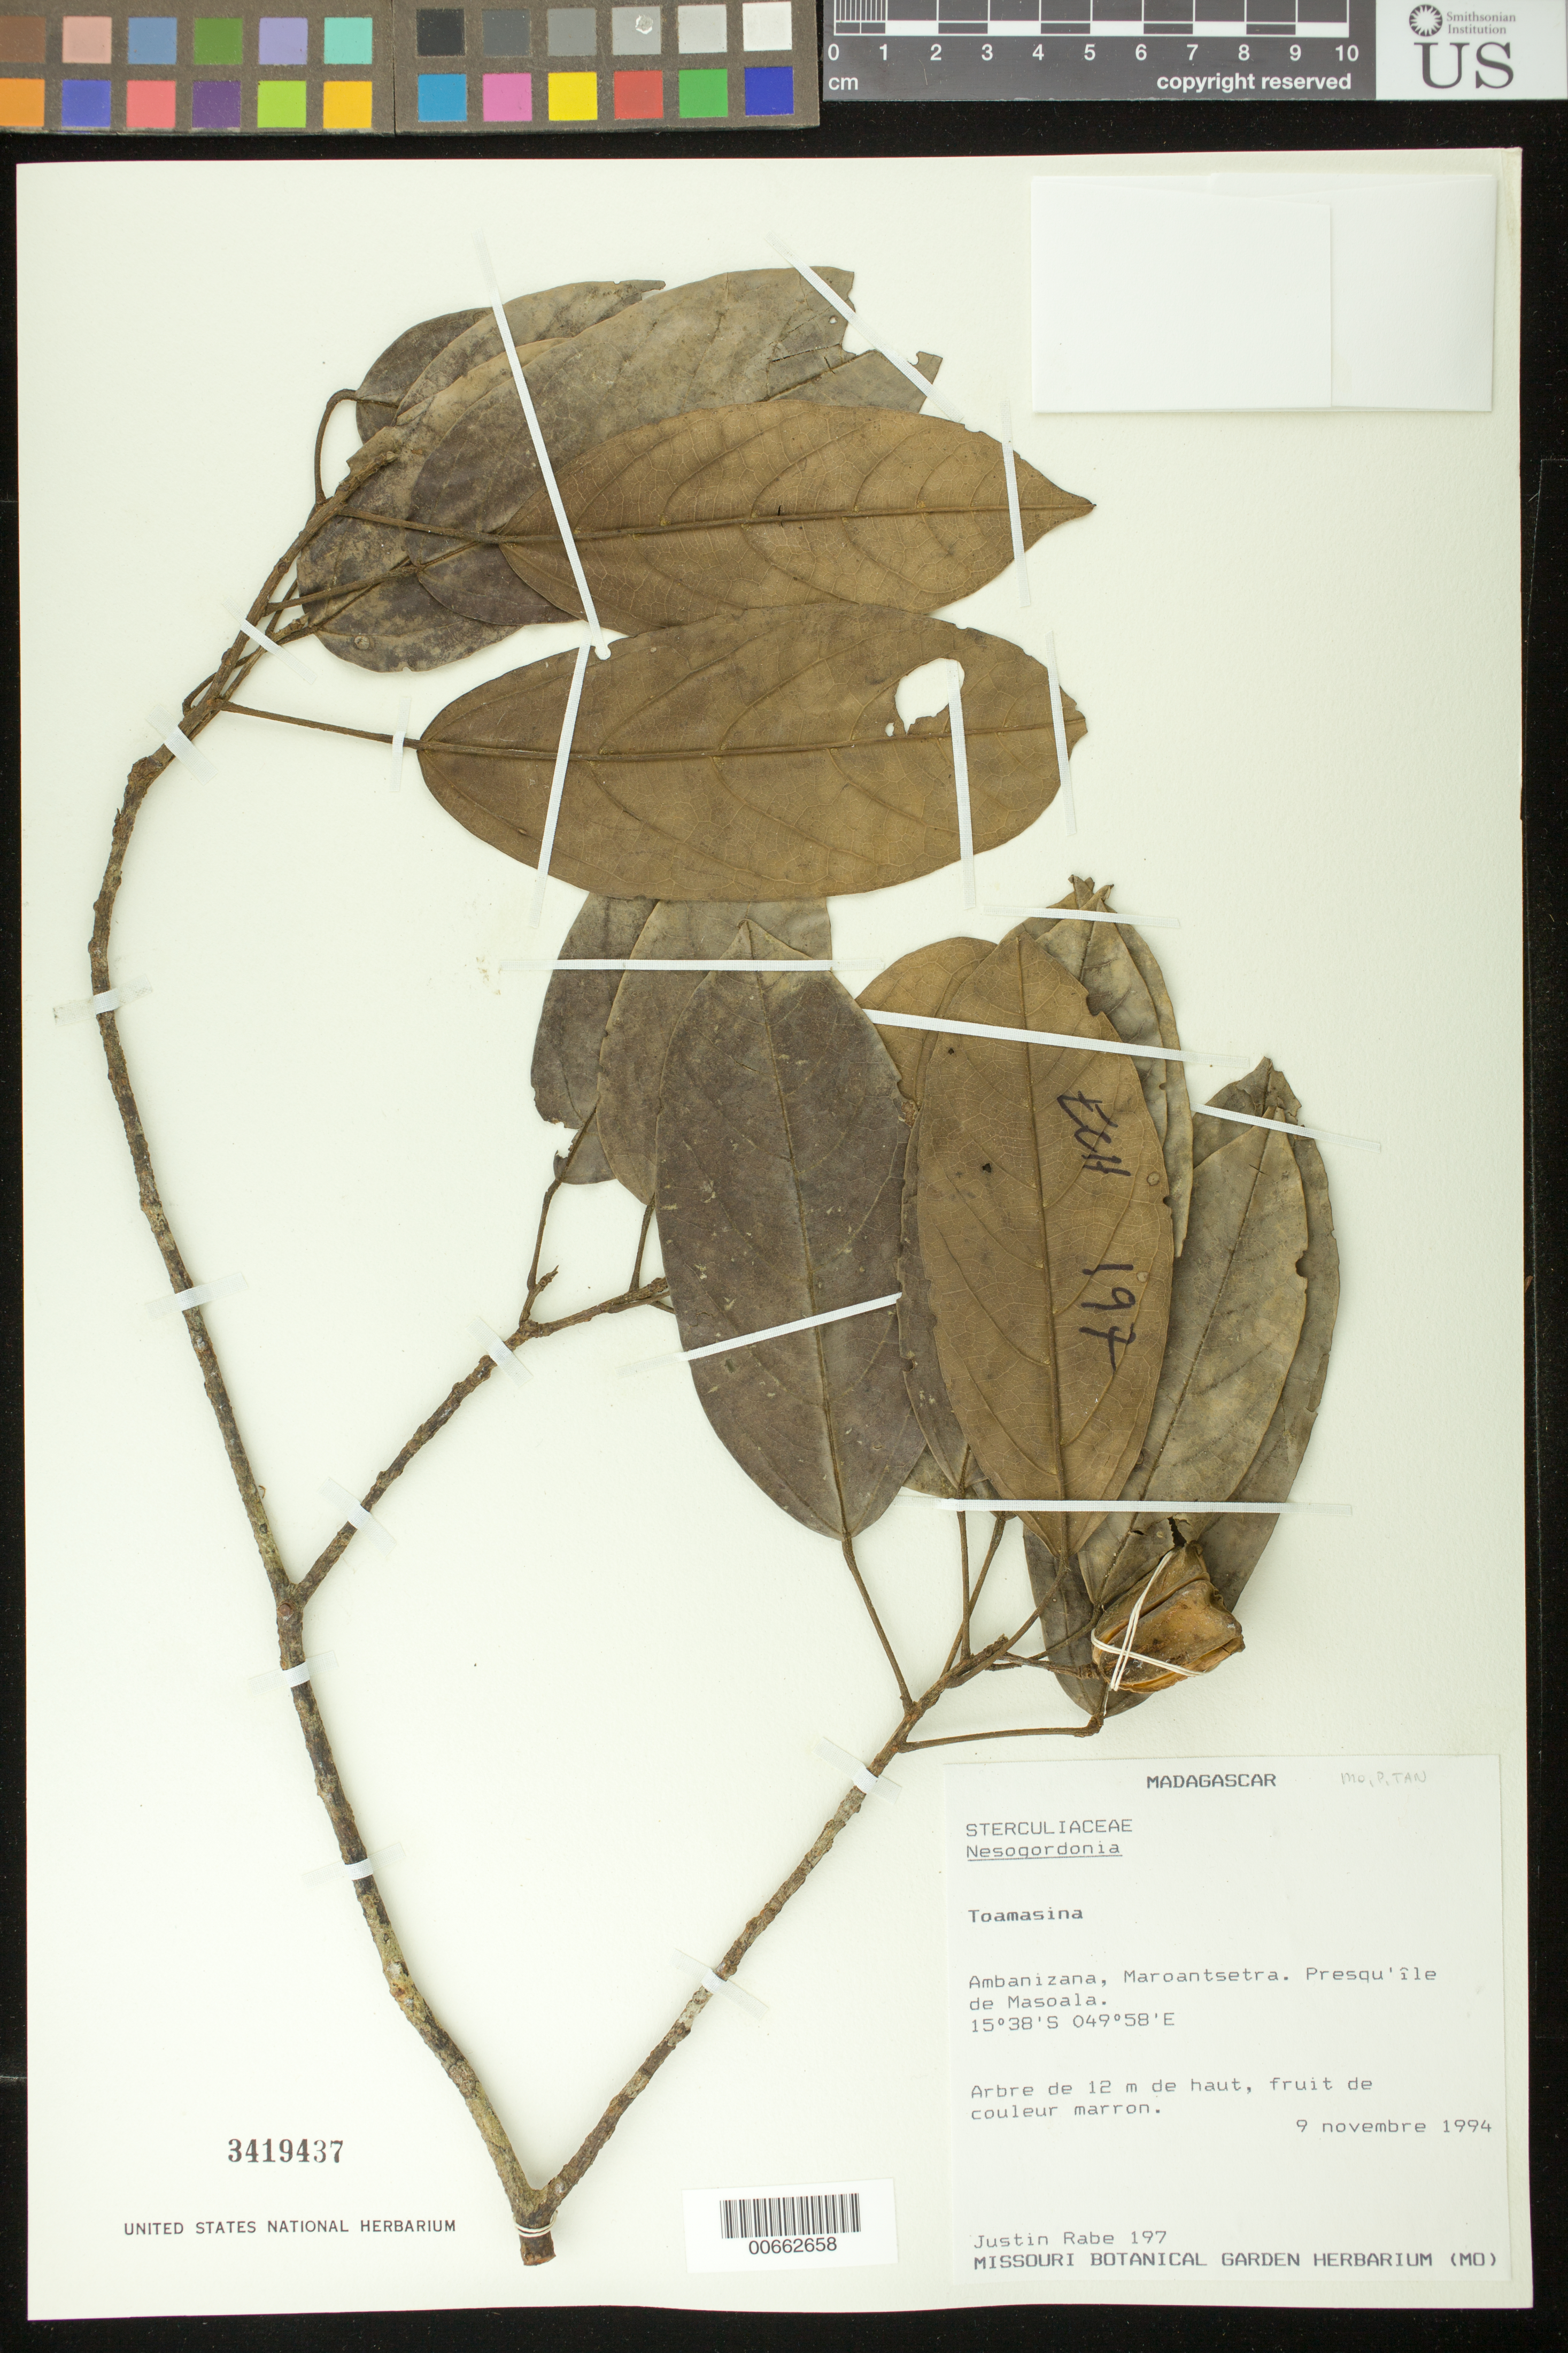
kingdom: Plantae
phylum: Tracheophyta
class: Magnoliopsida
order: Malvales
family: Malvaceae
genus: Nesogordonia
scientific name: Nesogordonia sp.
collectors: J. Rabe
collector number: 197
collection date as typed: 09 Nov 1994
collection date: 1994-11-09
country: Madagascar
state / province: Analanjirofo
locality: Ambanizana, Maroantsetra, Presqu'île de Masoala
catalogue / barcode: US 3419437